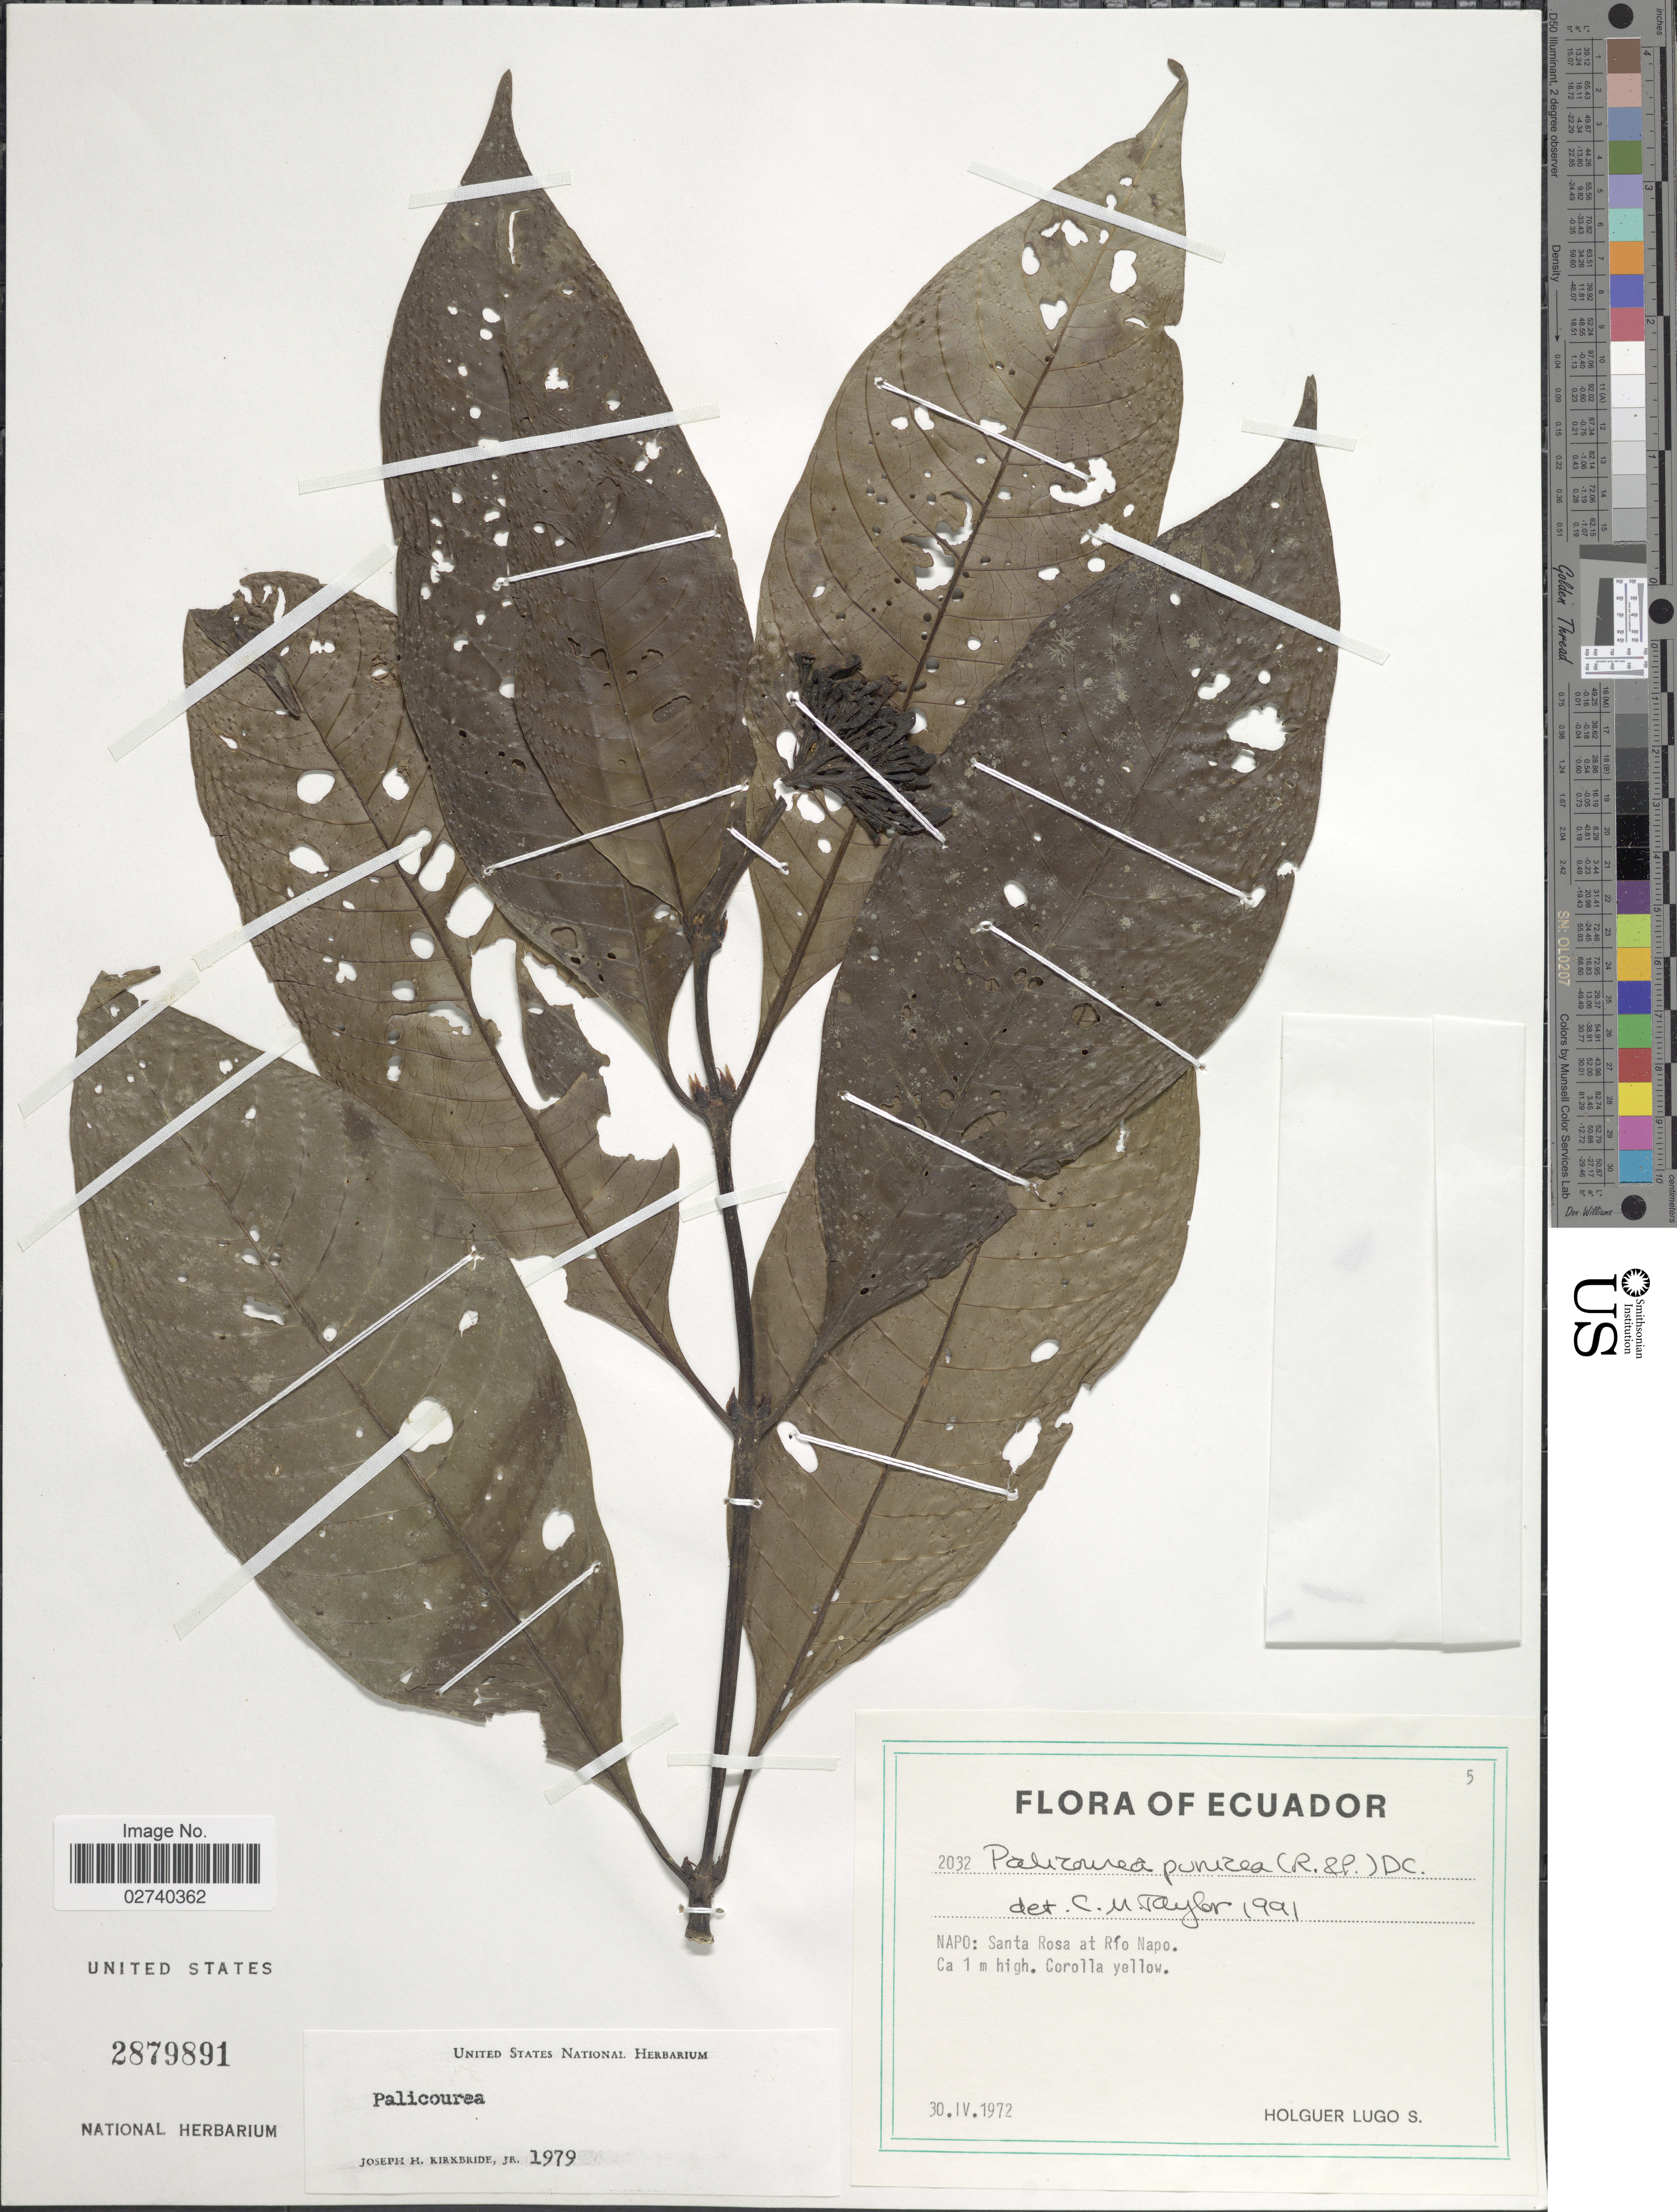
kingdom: Plantae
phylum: Tracheophyta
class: Magnoliopsida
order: Gentianales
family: Rubiaceae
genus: Palicourea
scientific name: Palicourea punicea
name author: (Ruiz & Pav.) DC.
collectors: H. Lugo S.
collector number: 2032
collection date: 1972-04-30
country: Ecuador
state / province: Napo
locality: Santa Rosa at Río Napo.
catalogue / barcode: US 2879891